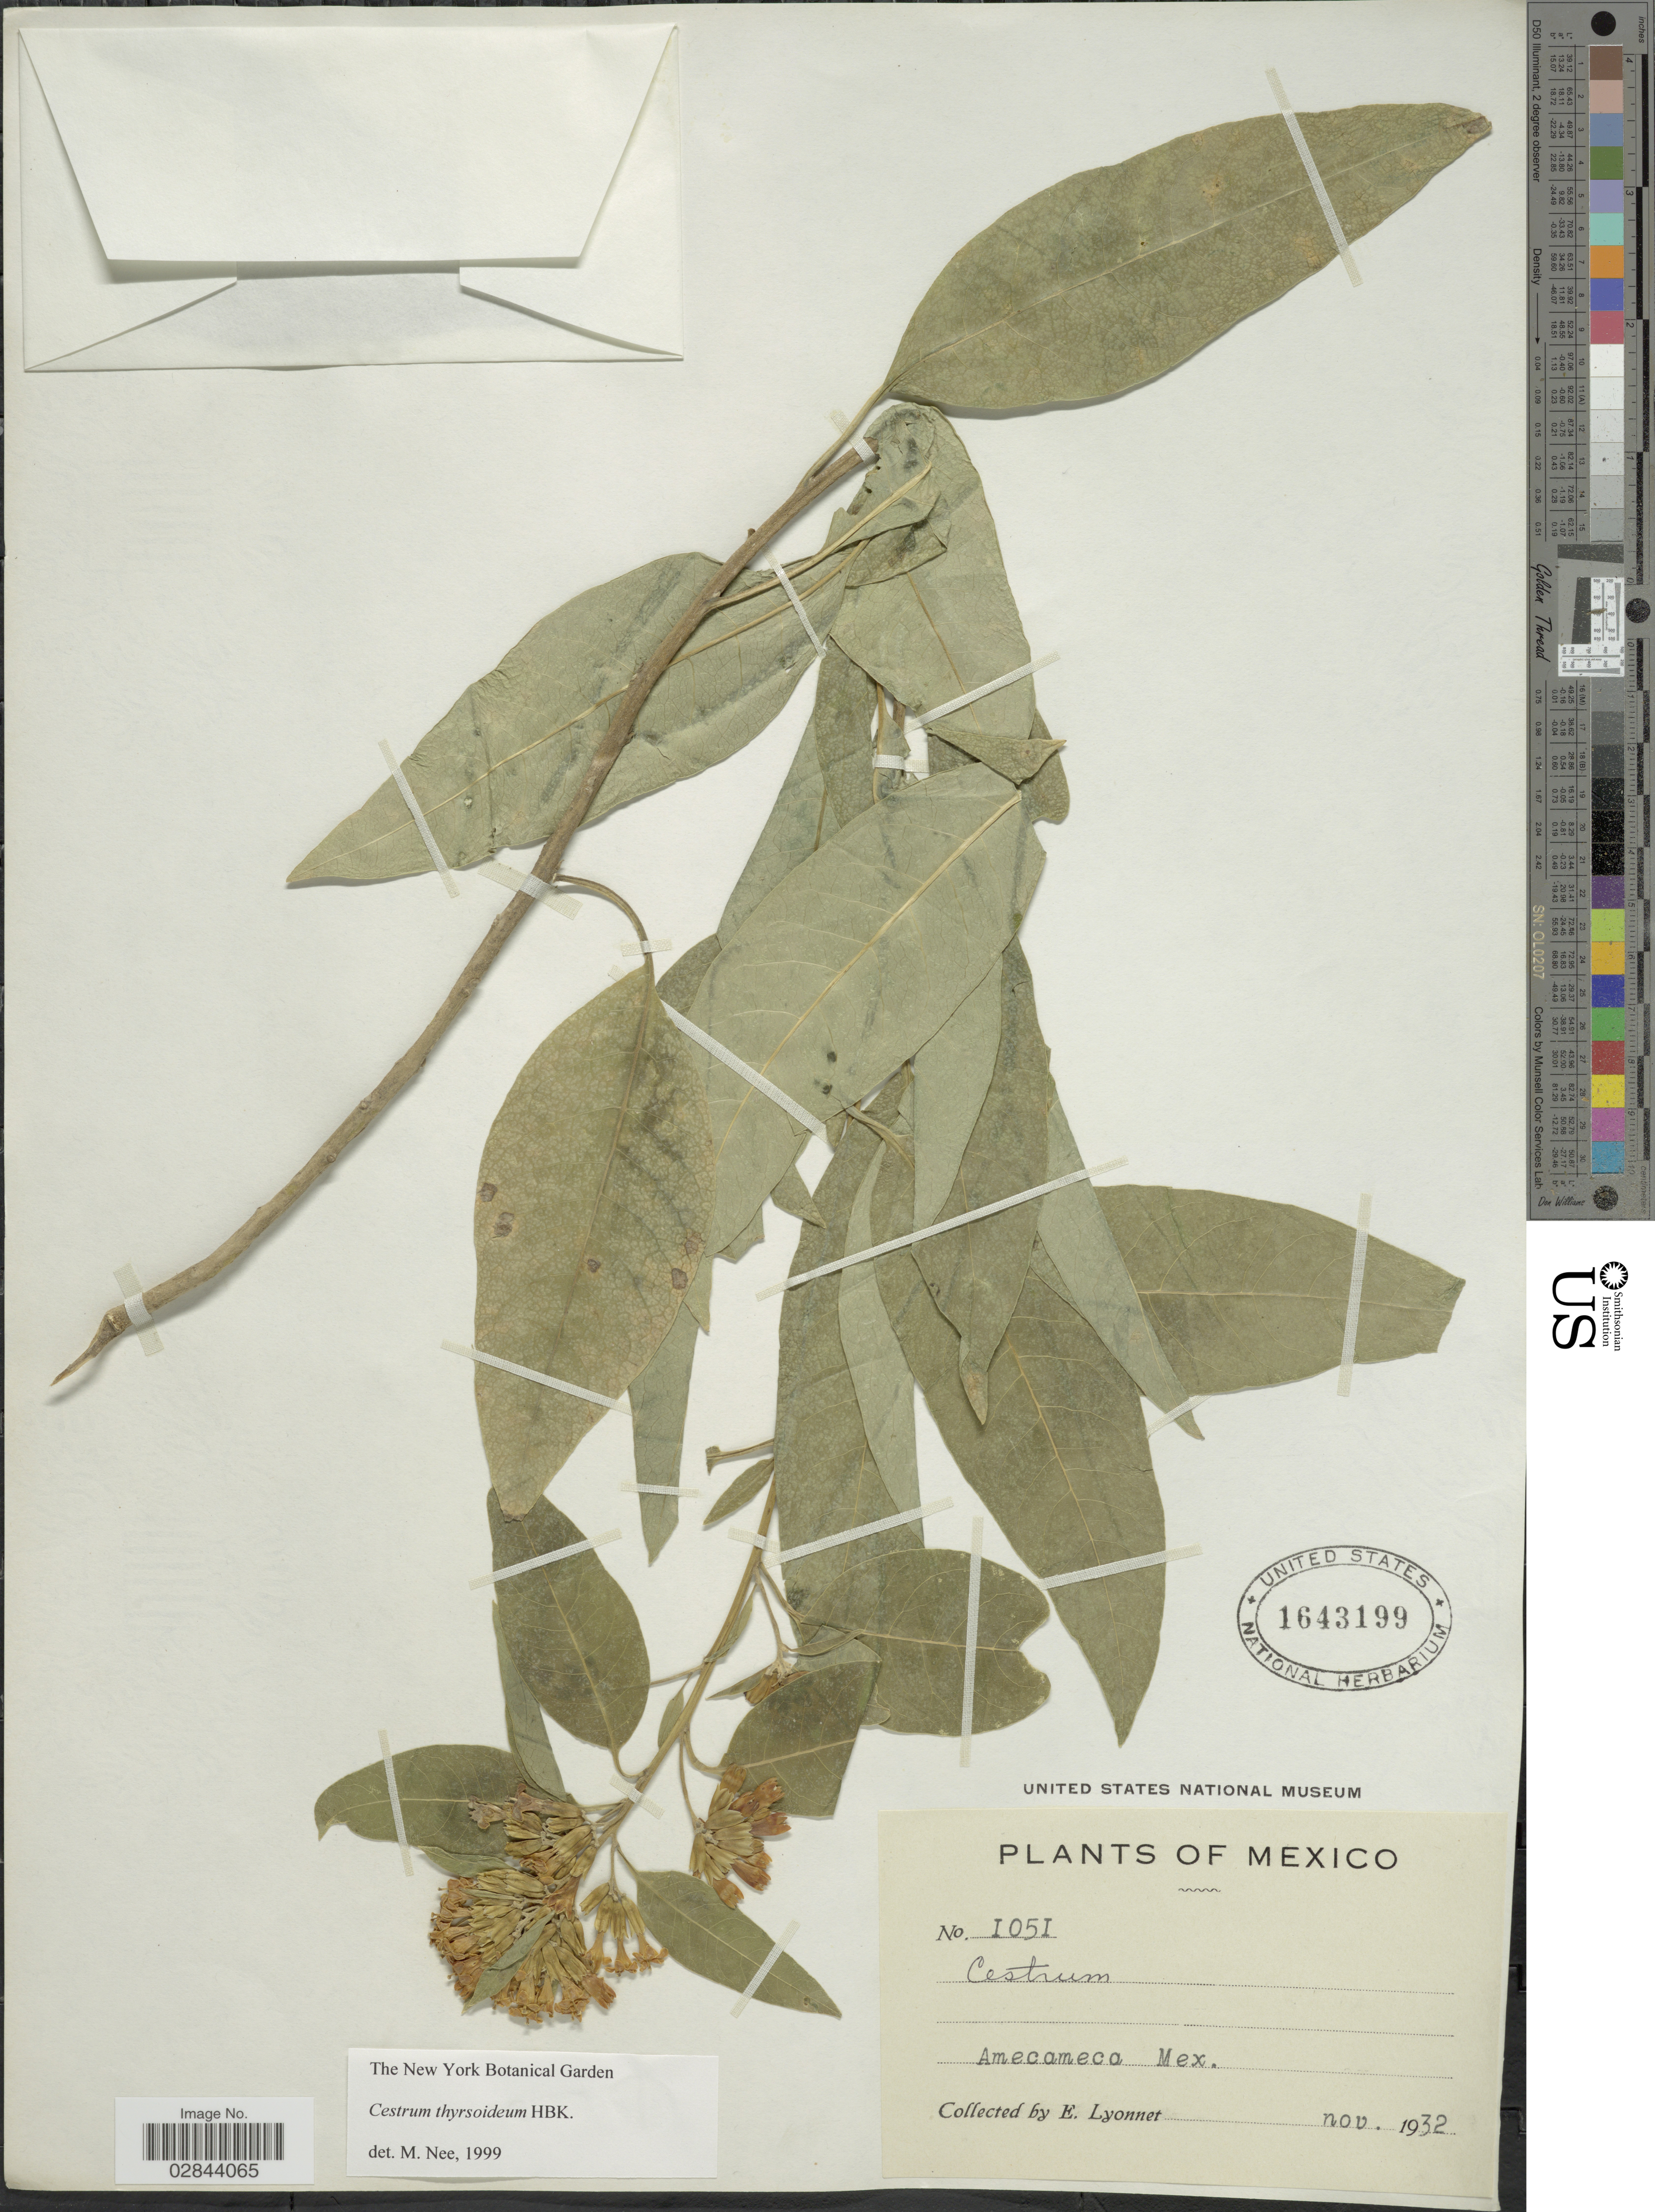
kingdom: Plantae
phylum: Tracheophyta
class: Magnoliopsida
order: Solanales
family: Solanaceae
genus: Cestrum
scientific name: Cestrum thyrsoideum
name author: Kunth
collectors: E. Lyonnet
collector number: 1051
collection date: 1932-11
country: Mexico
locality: Amecameca Mex.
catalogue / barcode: US 1643199